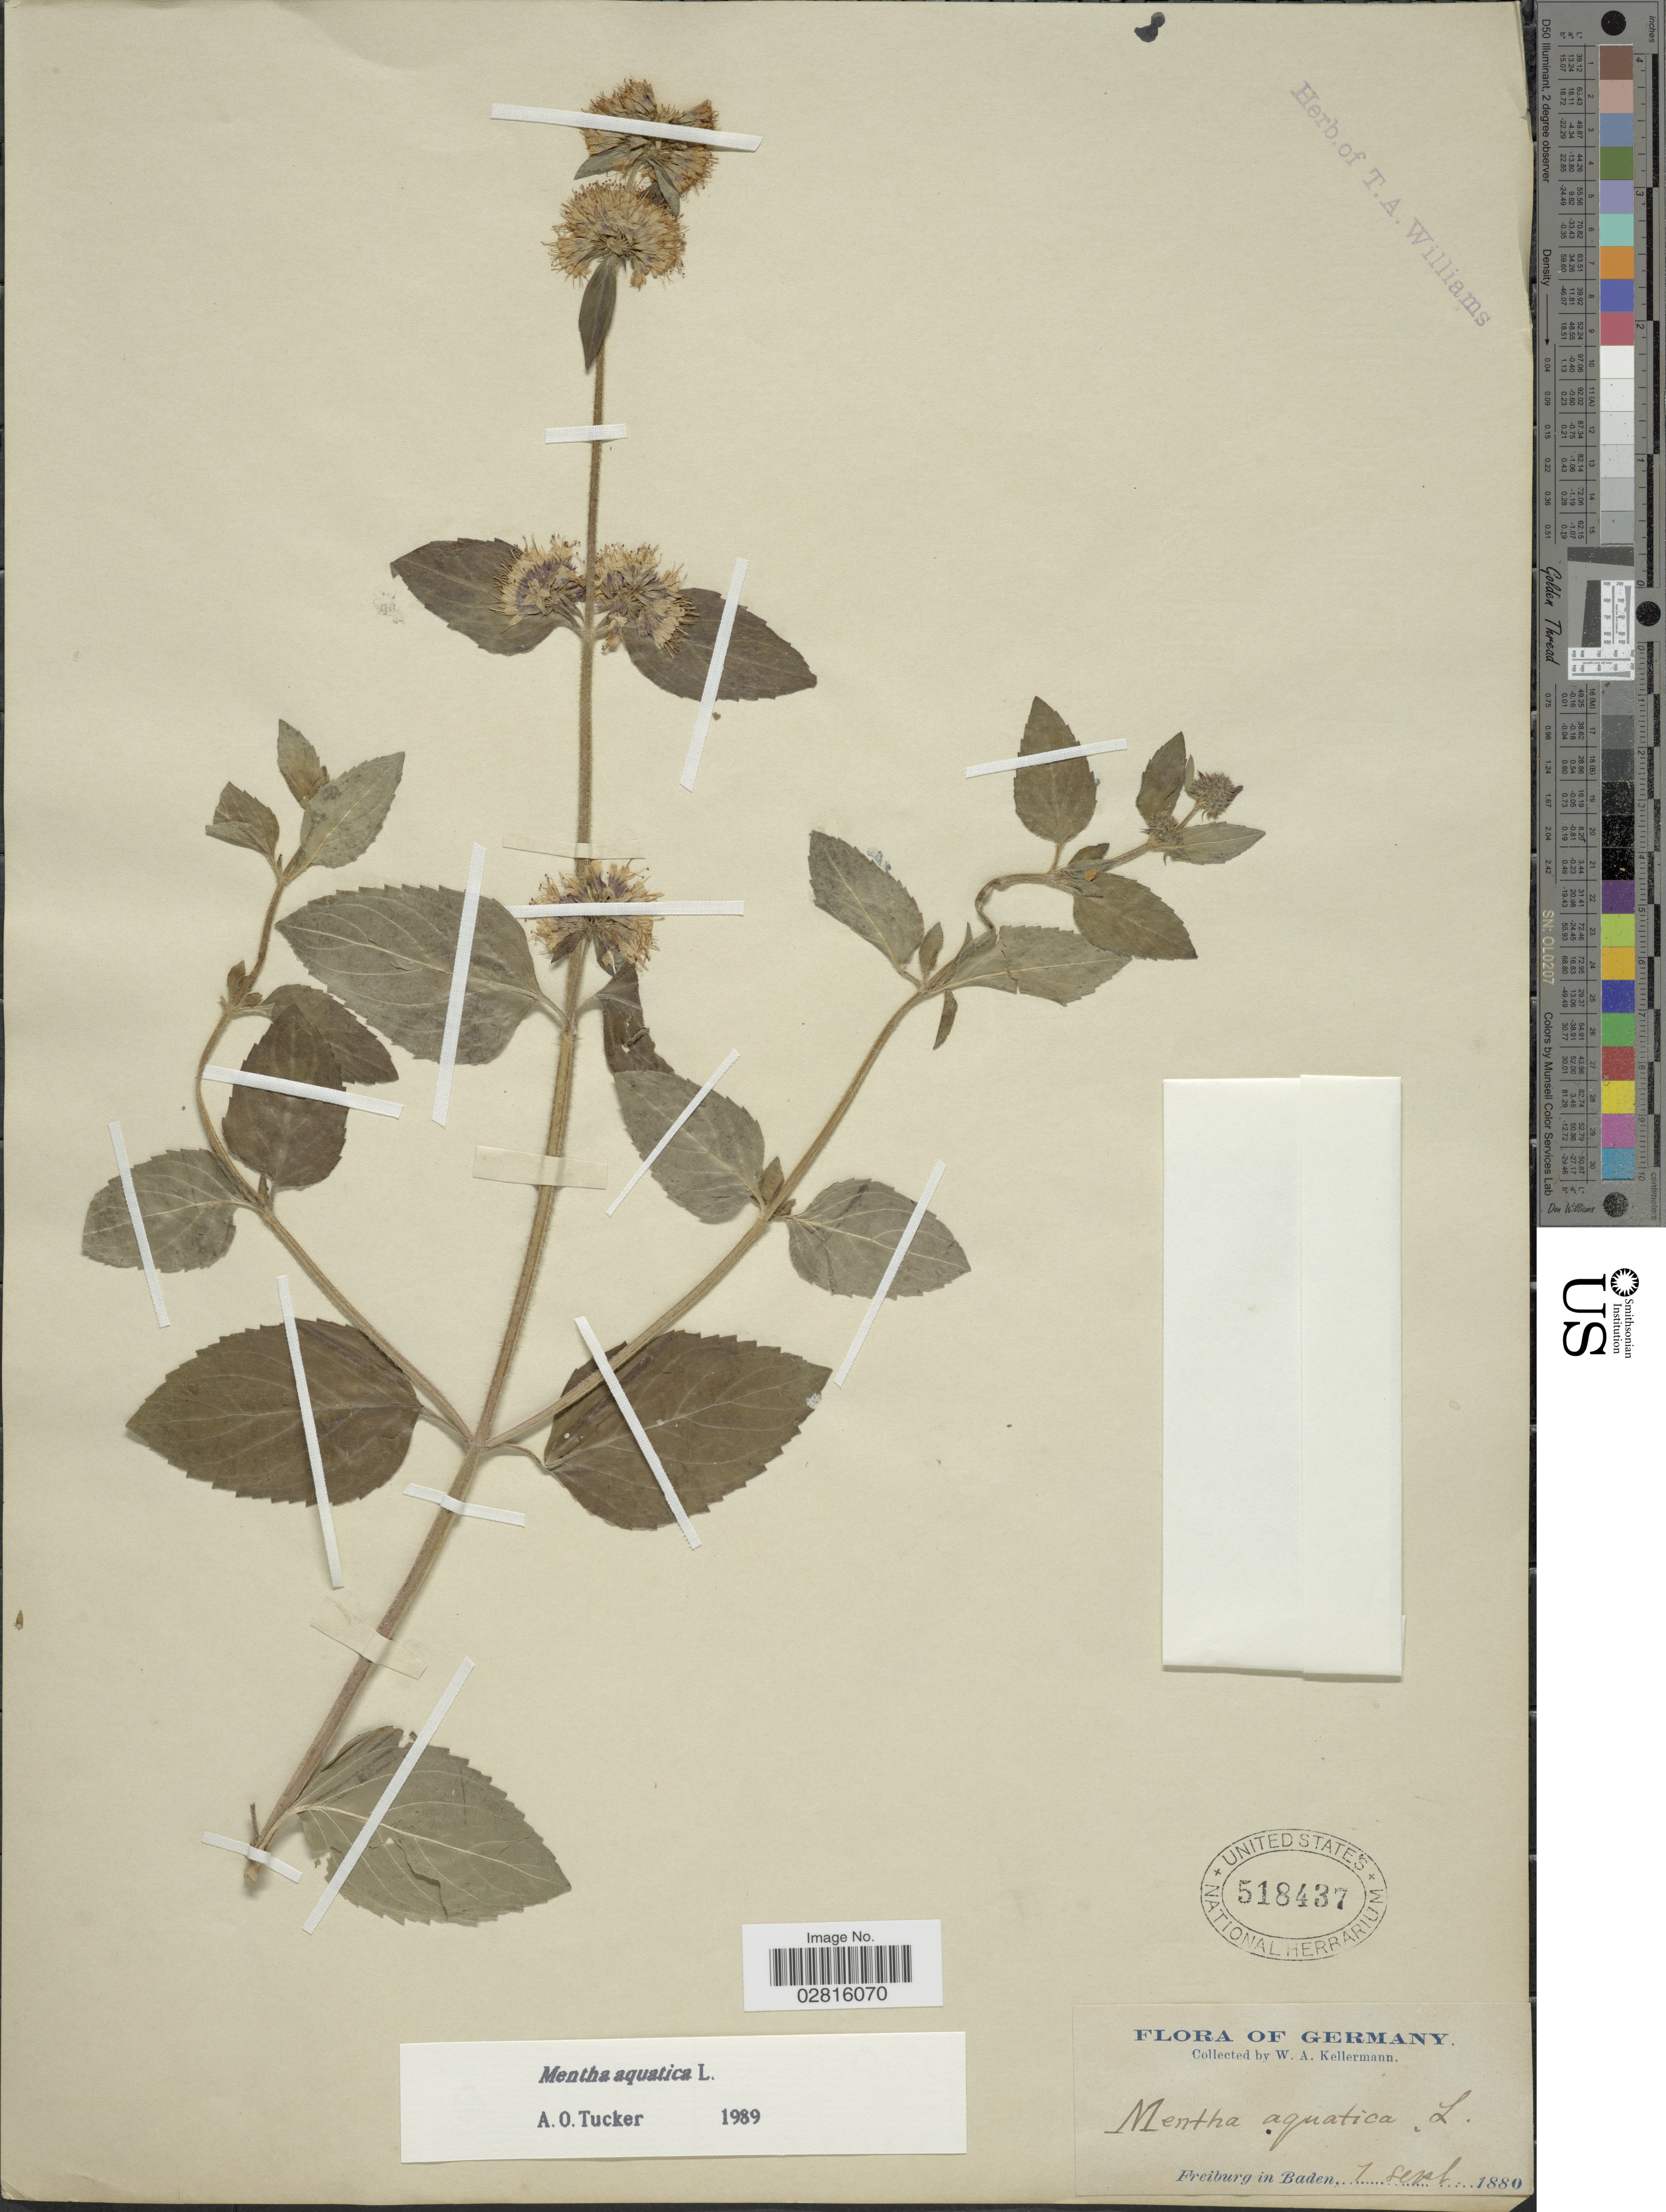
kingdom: Plantae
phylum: Tracheophyta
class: Magnoliopsida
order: Lamiales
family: Lamiaceae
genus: Mentha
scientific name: Mentha aquatica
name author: L.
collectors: W. Kellerman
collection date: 1880-09-07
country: Germany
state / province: Baden-Württemberg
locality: Freiburg in Baden.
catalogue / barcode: US 518437